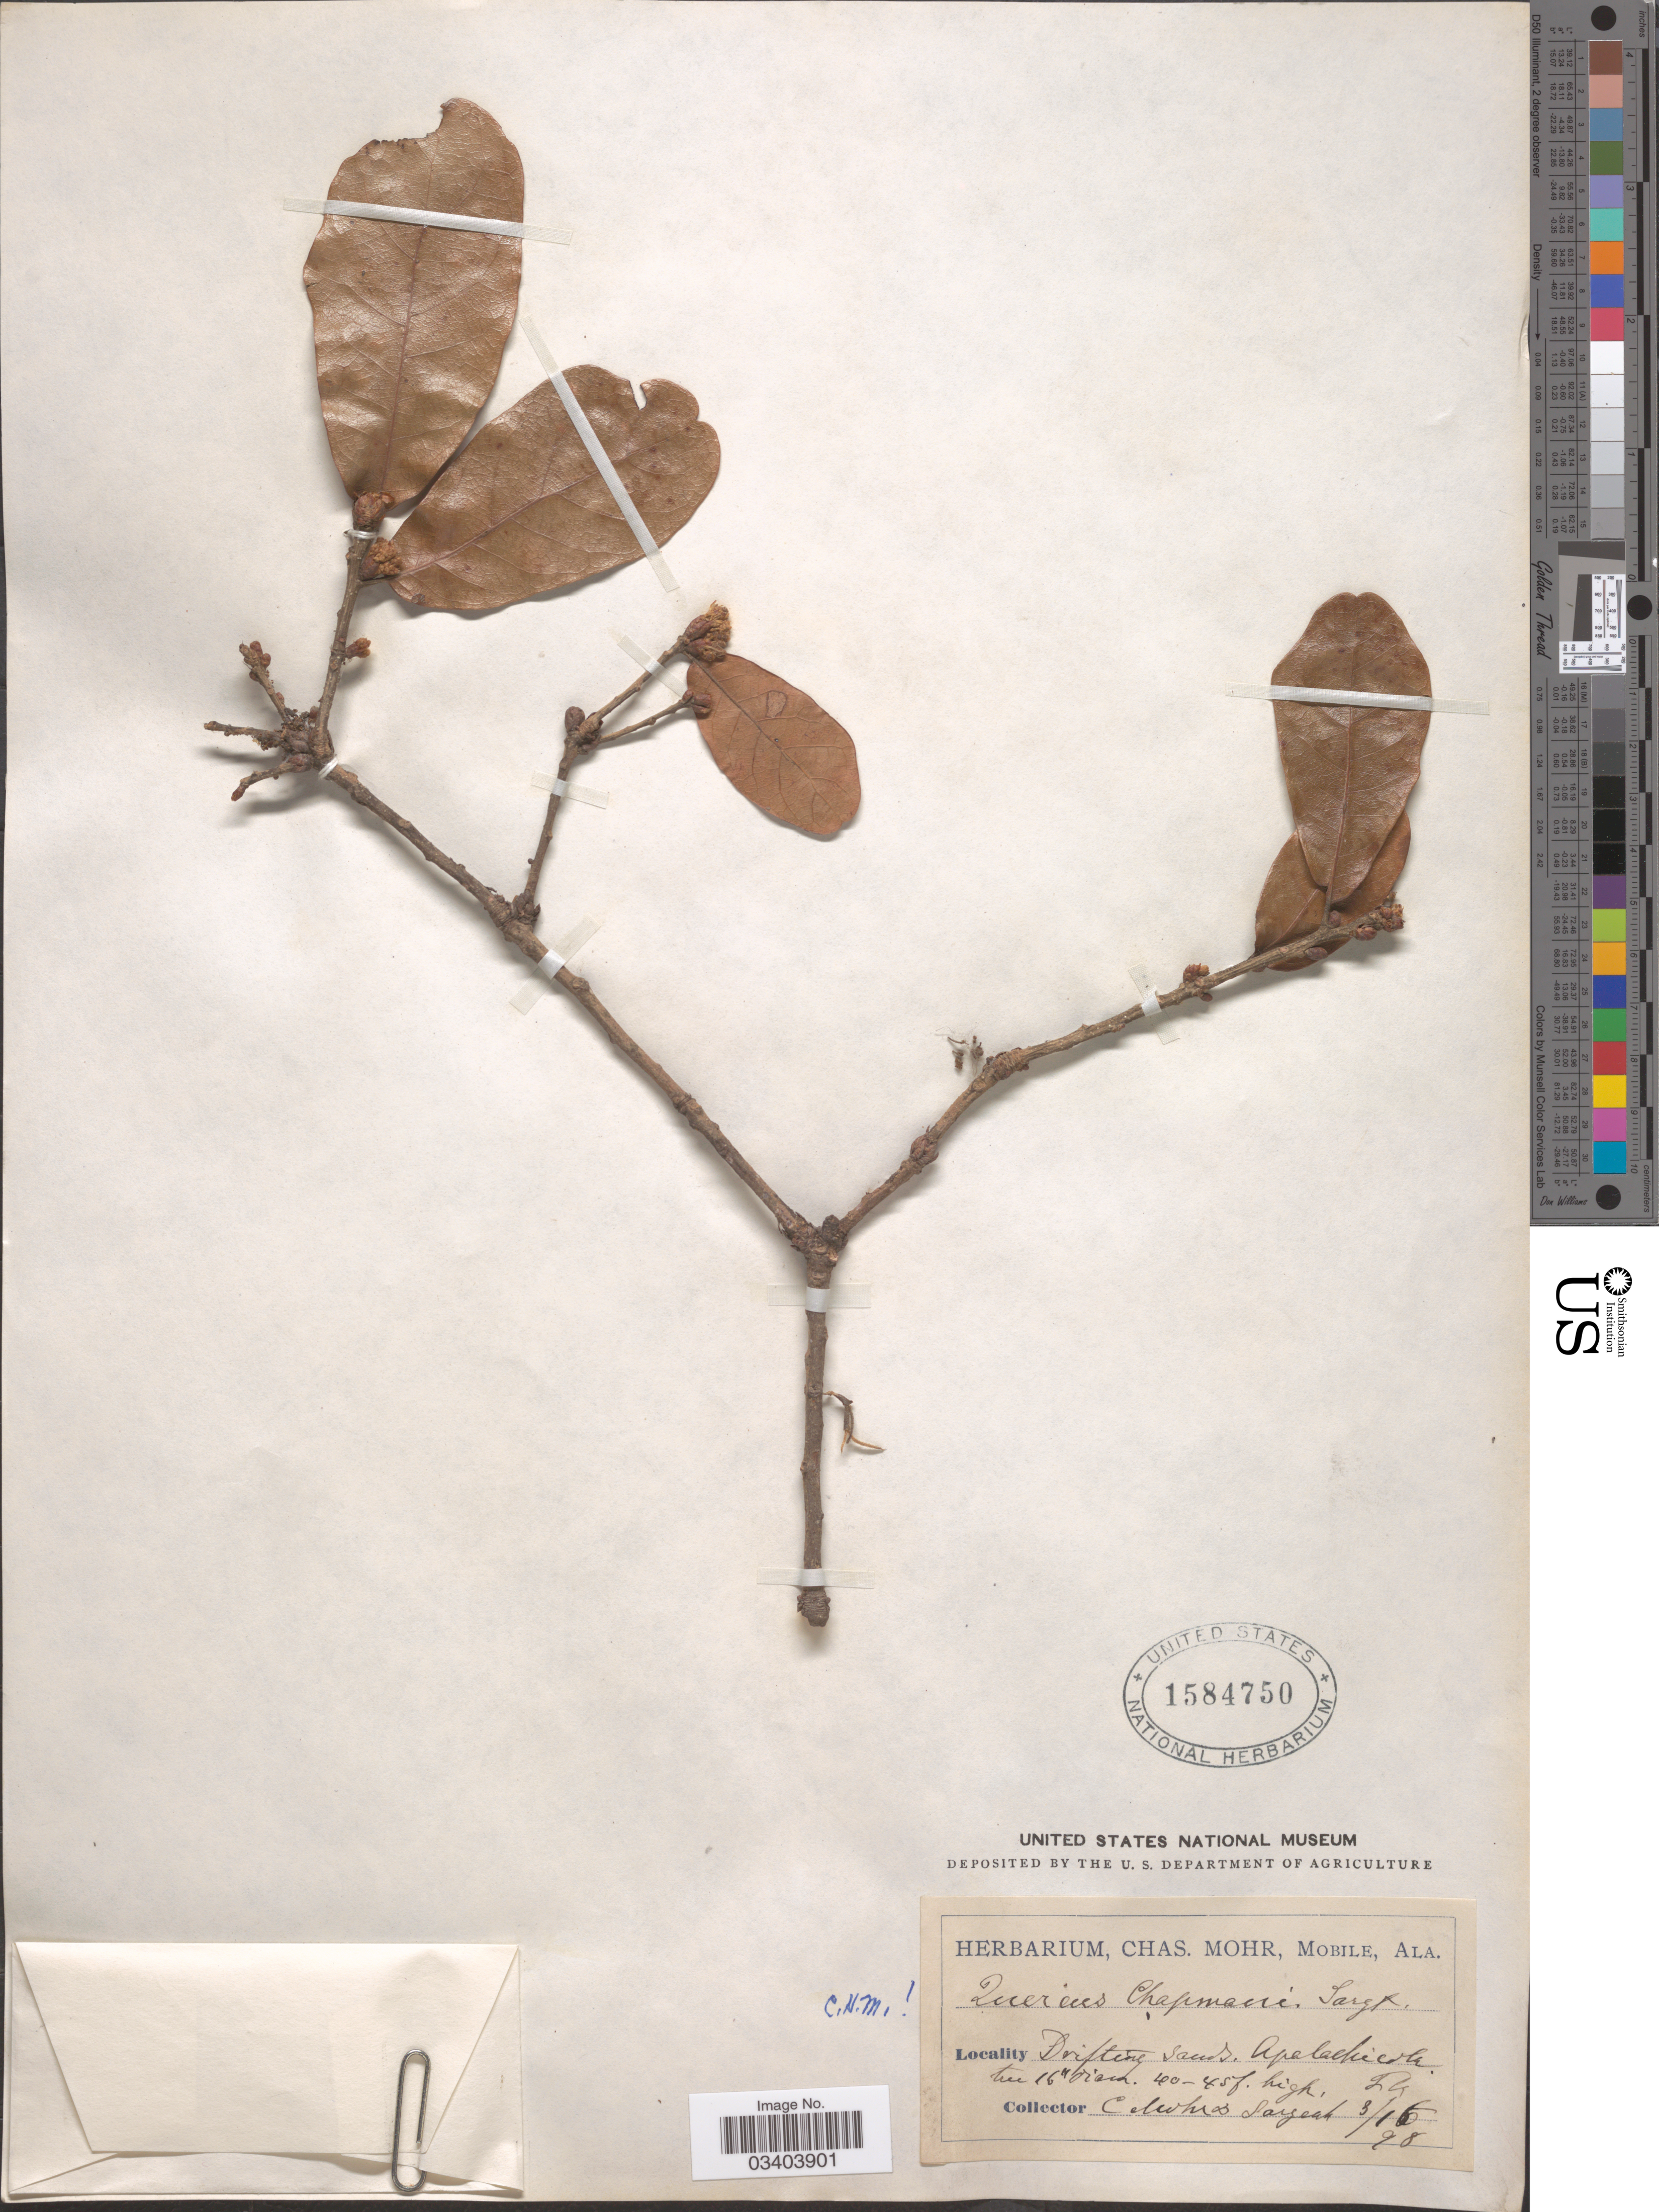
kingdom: Plantae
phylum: Tracheophyta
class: Magnoliopsida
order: Fagales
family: Fagaceae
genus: Quercus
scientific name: Quercus chapmanii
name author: Sarg.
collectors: Mohr, C. T. (herbarium)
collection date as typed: Transcribed d/m/y: 16/3/98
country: United States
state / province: Florida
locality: Apalachicola.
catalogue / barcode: US 1584750